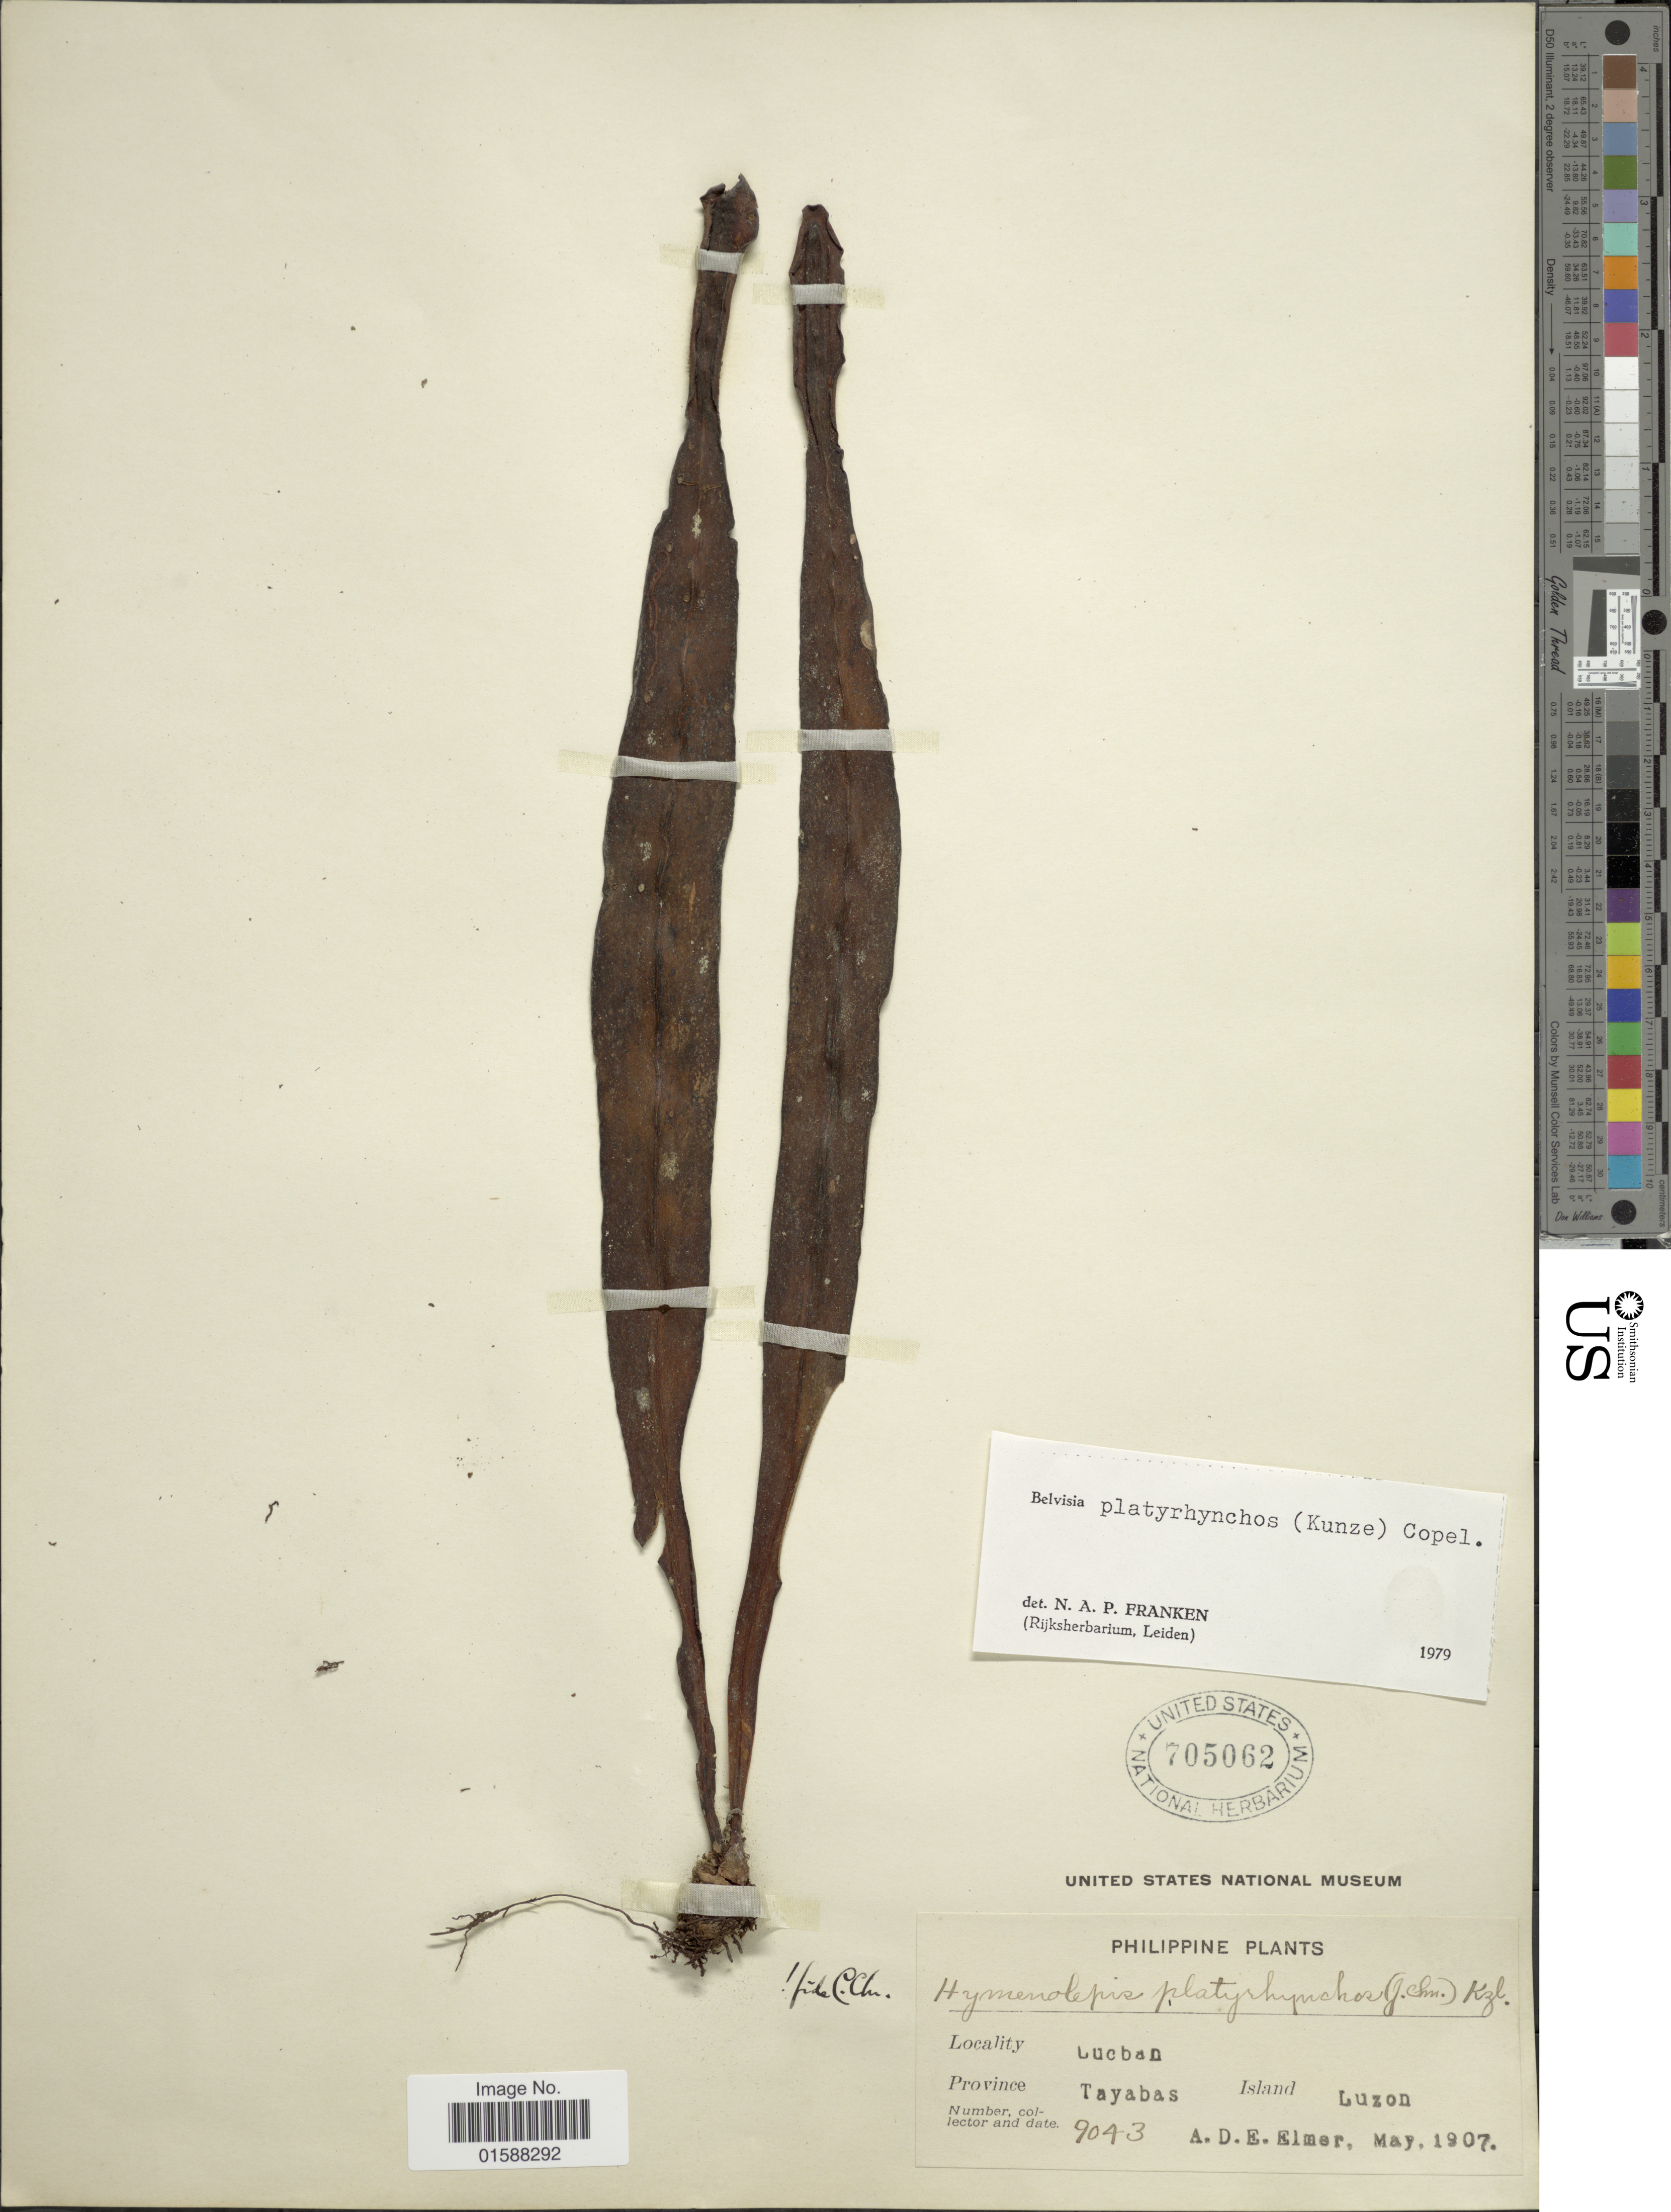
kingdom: Plantae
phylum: Tracheophyta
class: Polypodiopsida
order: Polypodiales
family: Polypodiaceae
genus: Lepisorus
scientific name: Lepisorus platyrhynchos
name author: (J. Sm. ex Kunze) Li S. Wang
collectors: A. D. E. Elmer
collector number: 9043*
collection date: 1907-05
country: Philippines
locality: Lucban. Province Tayabas. Island Luzon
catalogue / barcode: US 705062